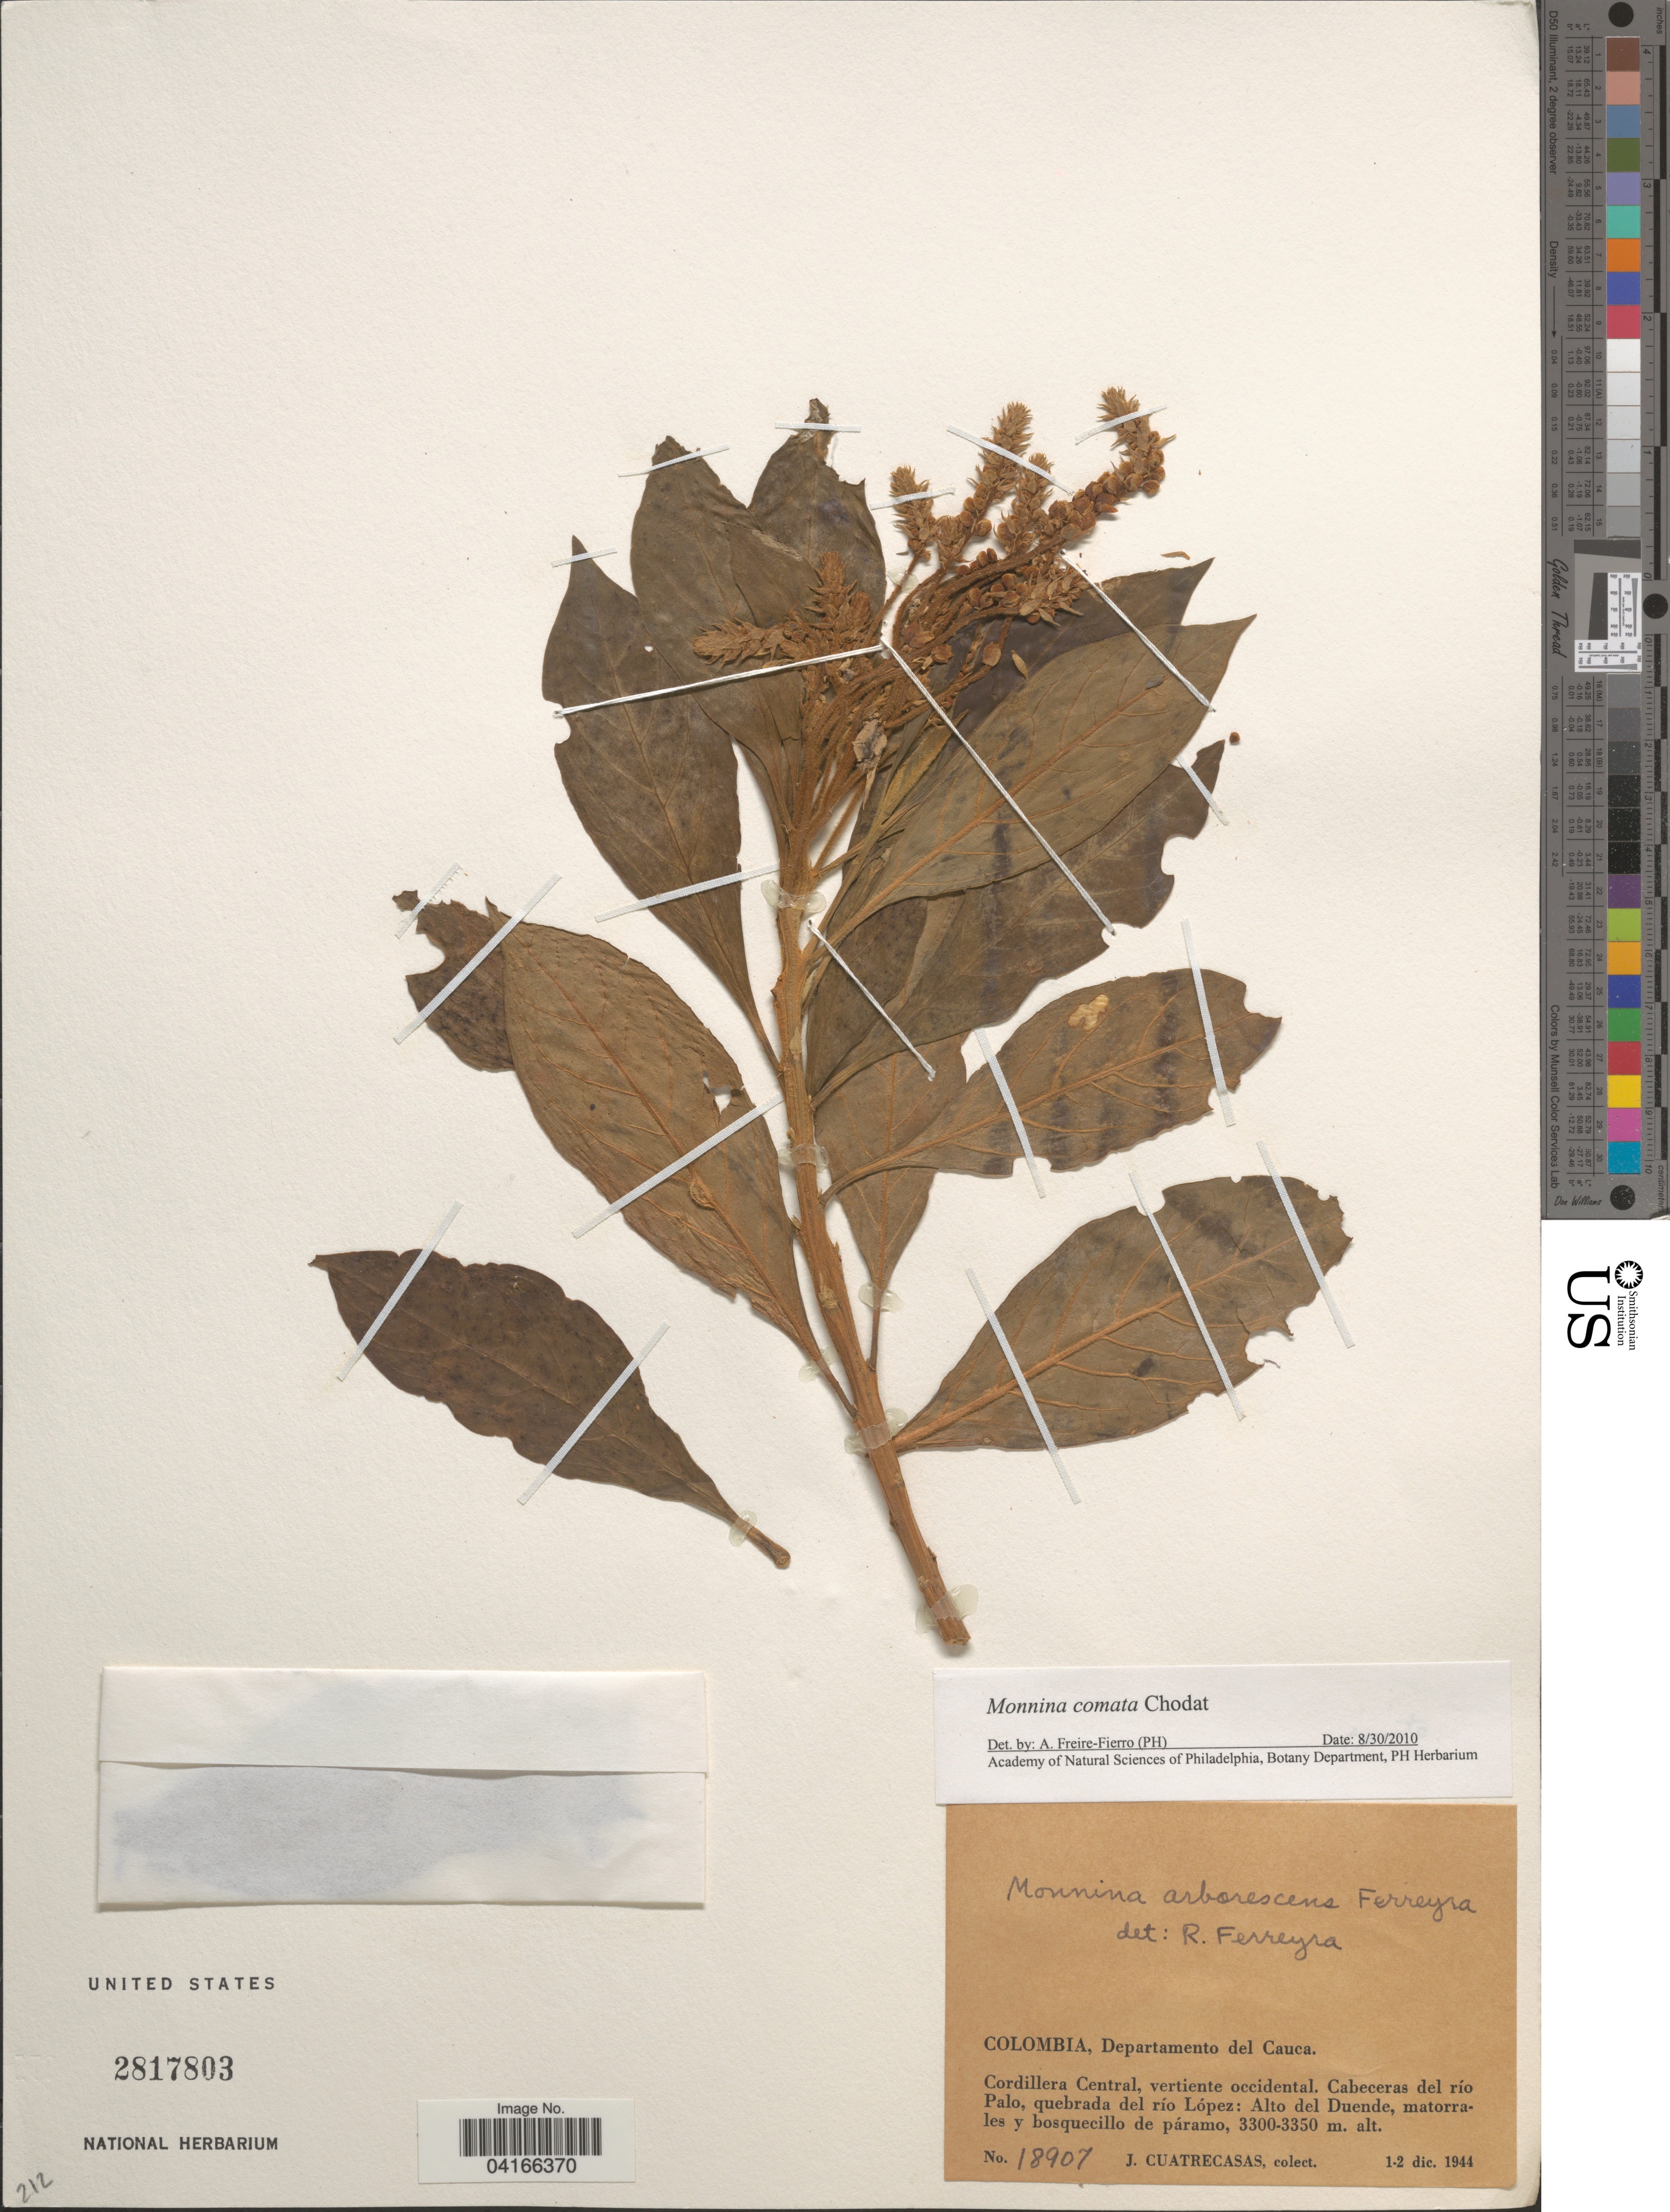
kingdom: Plantae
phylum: Tracheophyta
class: Magnoliopsida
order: Fabales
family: Polygalaceae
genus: Monnina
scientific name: Monnina comata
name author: Chodat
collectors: J. Cuatrecasas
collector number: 18907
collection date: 1944-12-01/1944-12-02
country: Colombia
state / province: Cauca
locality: Departamento del Cauca. Cordillera Central, vertiente occidental. Cabeceras del río Palo, quebrada del río López: Alto del Duende, matorrales y bosquecillo de páramo.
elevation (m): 3300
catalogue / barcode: US 2817803